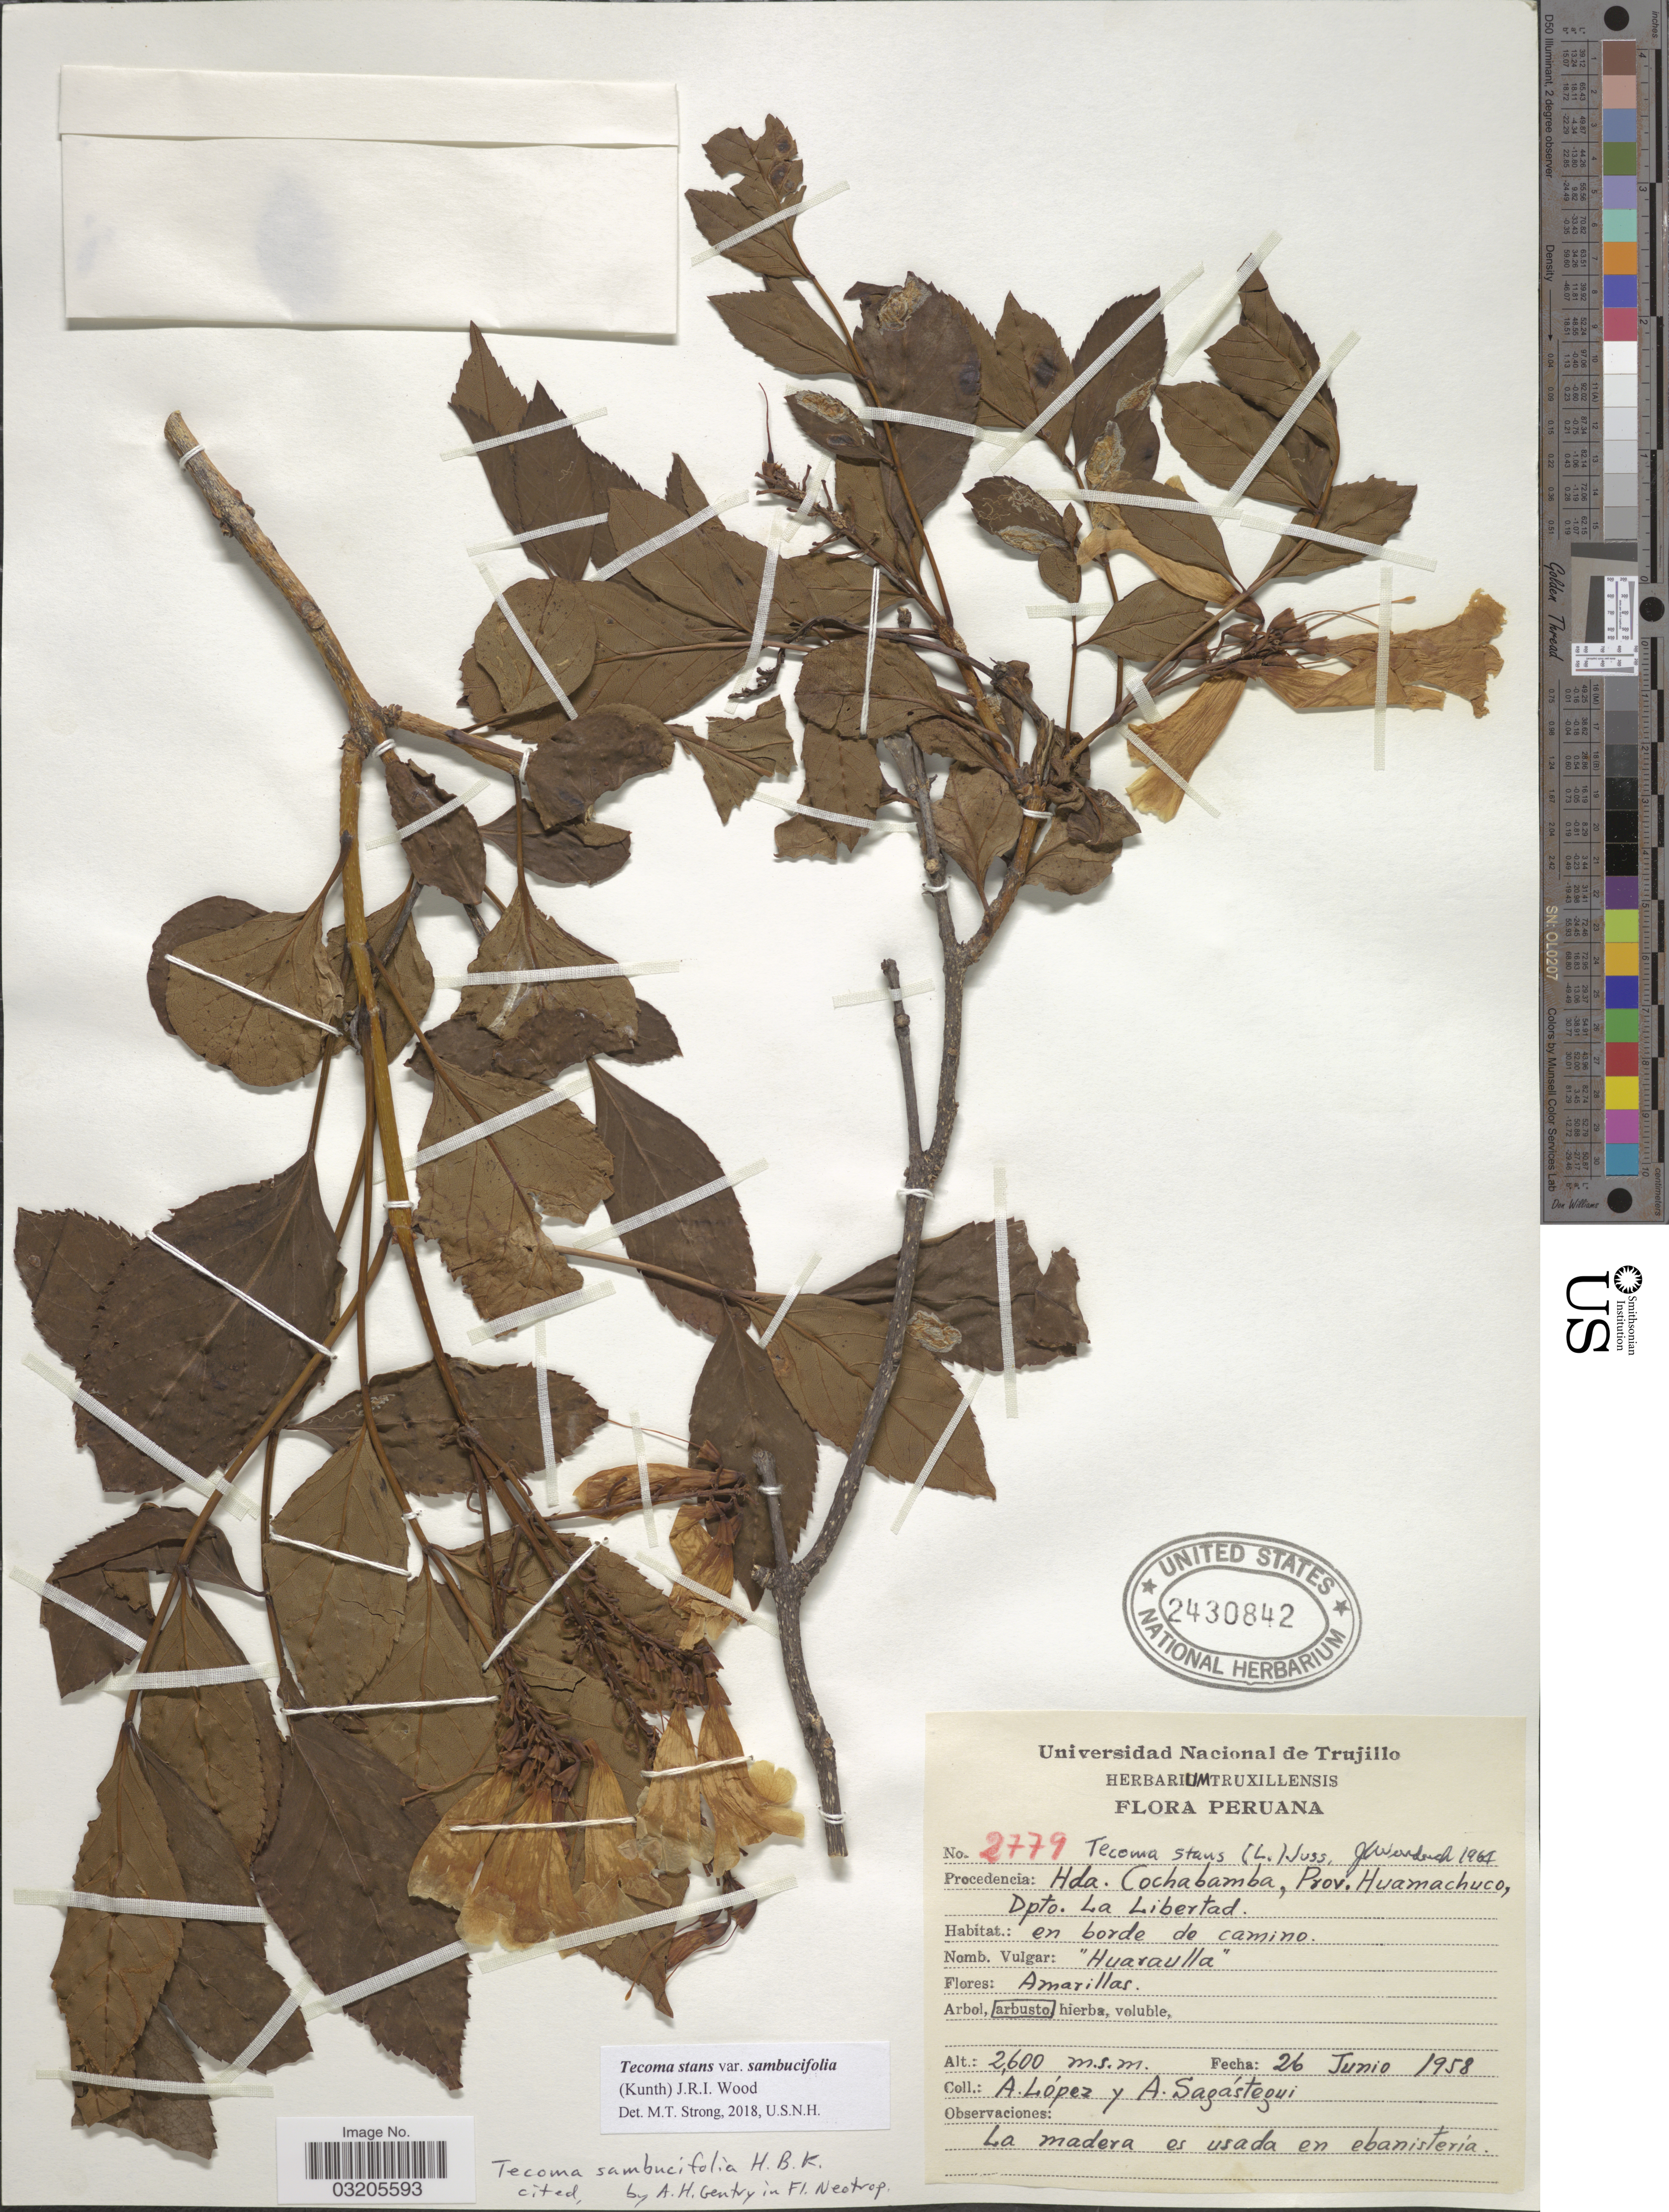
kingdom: Plantae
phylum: Tracheophyta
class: Magnoliopsida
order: Lamiales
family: Bignoniaceae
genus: Tecoma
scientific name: Tecoma stans var. sambucifolia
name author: (Kunth) J.R.I. Wood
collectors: A. López & A. Sagastegui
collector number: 2779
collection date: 1958-06-26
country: Peru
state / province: La Libertad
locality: Hda. Cochabamba, Prov. Huamachuco. Dpto. La Libertad.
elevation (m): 2600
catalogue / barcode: US 2430842